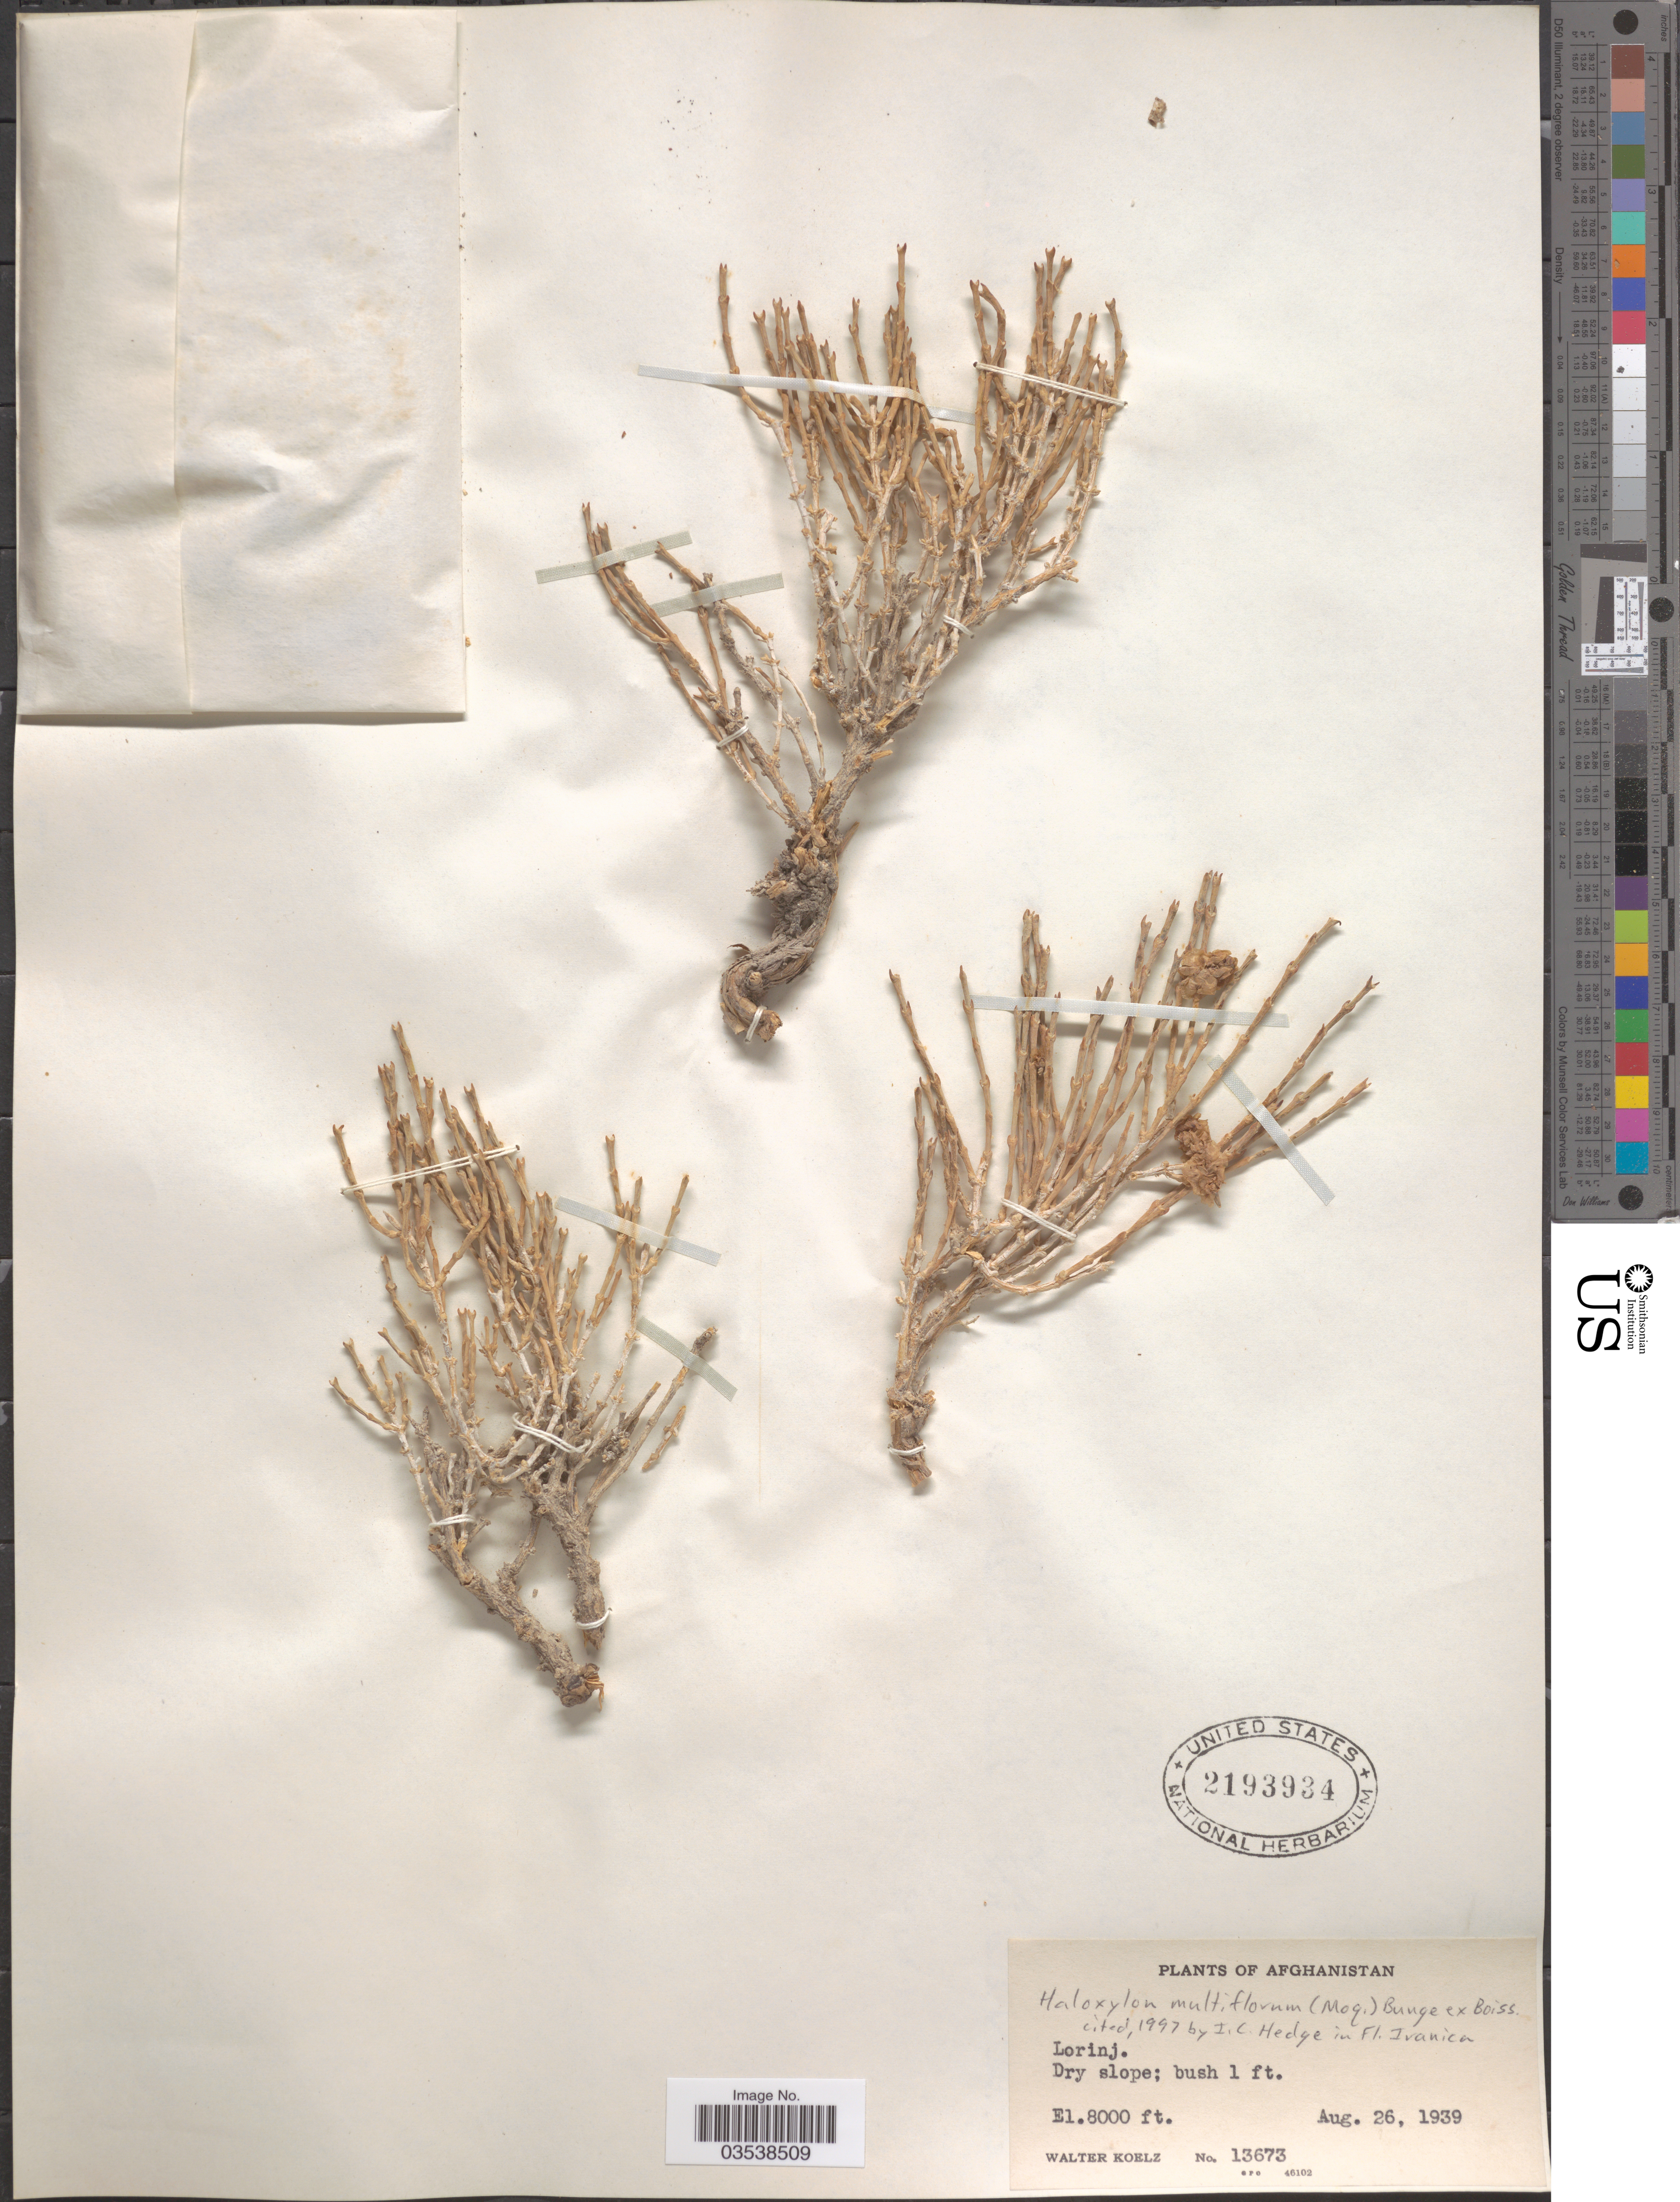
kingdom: Plantae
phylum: Tracheophyta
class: Magnoliopsida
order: Caryophyllales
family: Amaranthaceae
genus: Haloxylon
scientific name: Haloxylon multiflorum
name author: Bunge ex Boiss.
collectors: W. N. Koelz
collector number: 13673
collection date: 1939-08-26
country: Afghanistan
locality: Lorinj.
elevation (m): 2438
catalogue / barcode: US 2193934